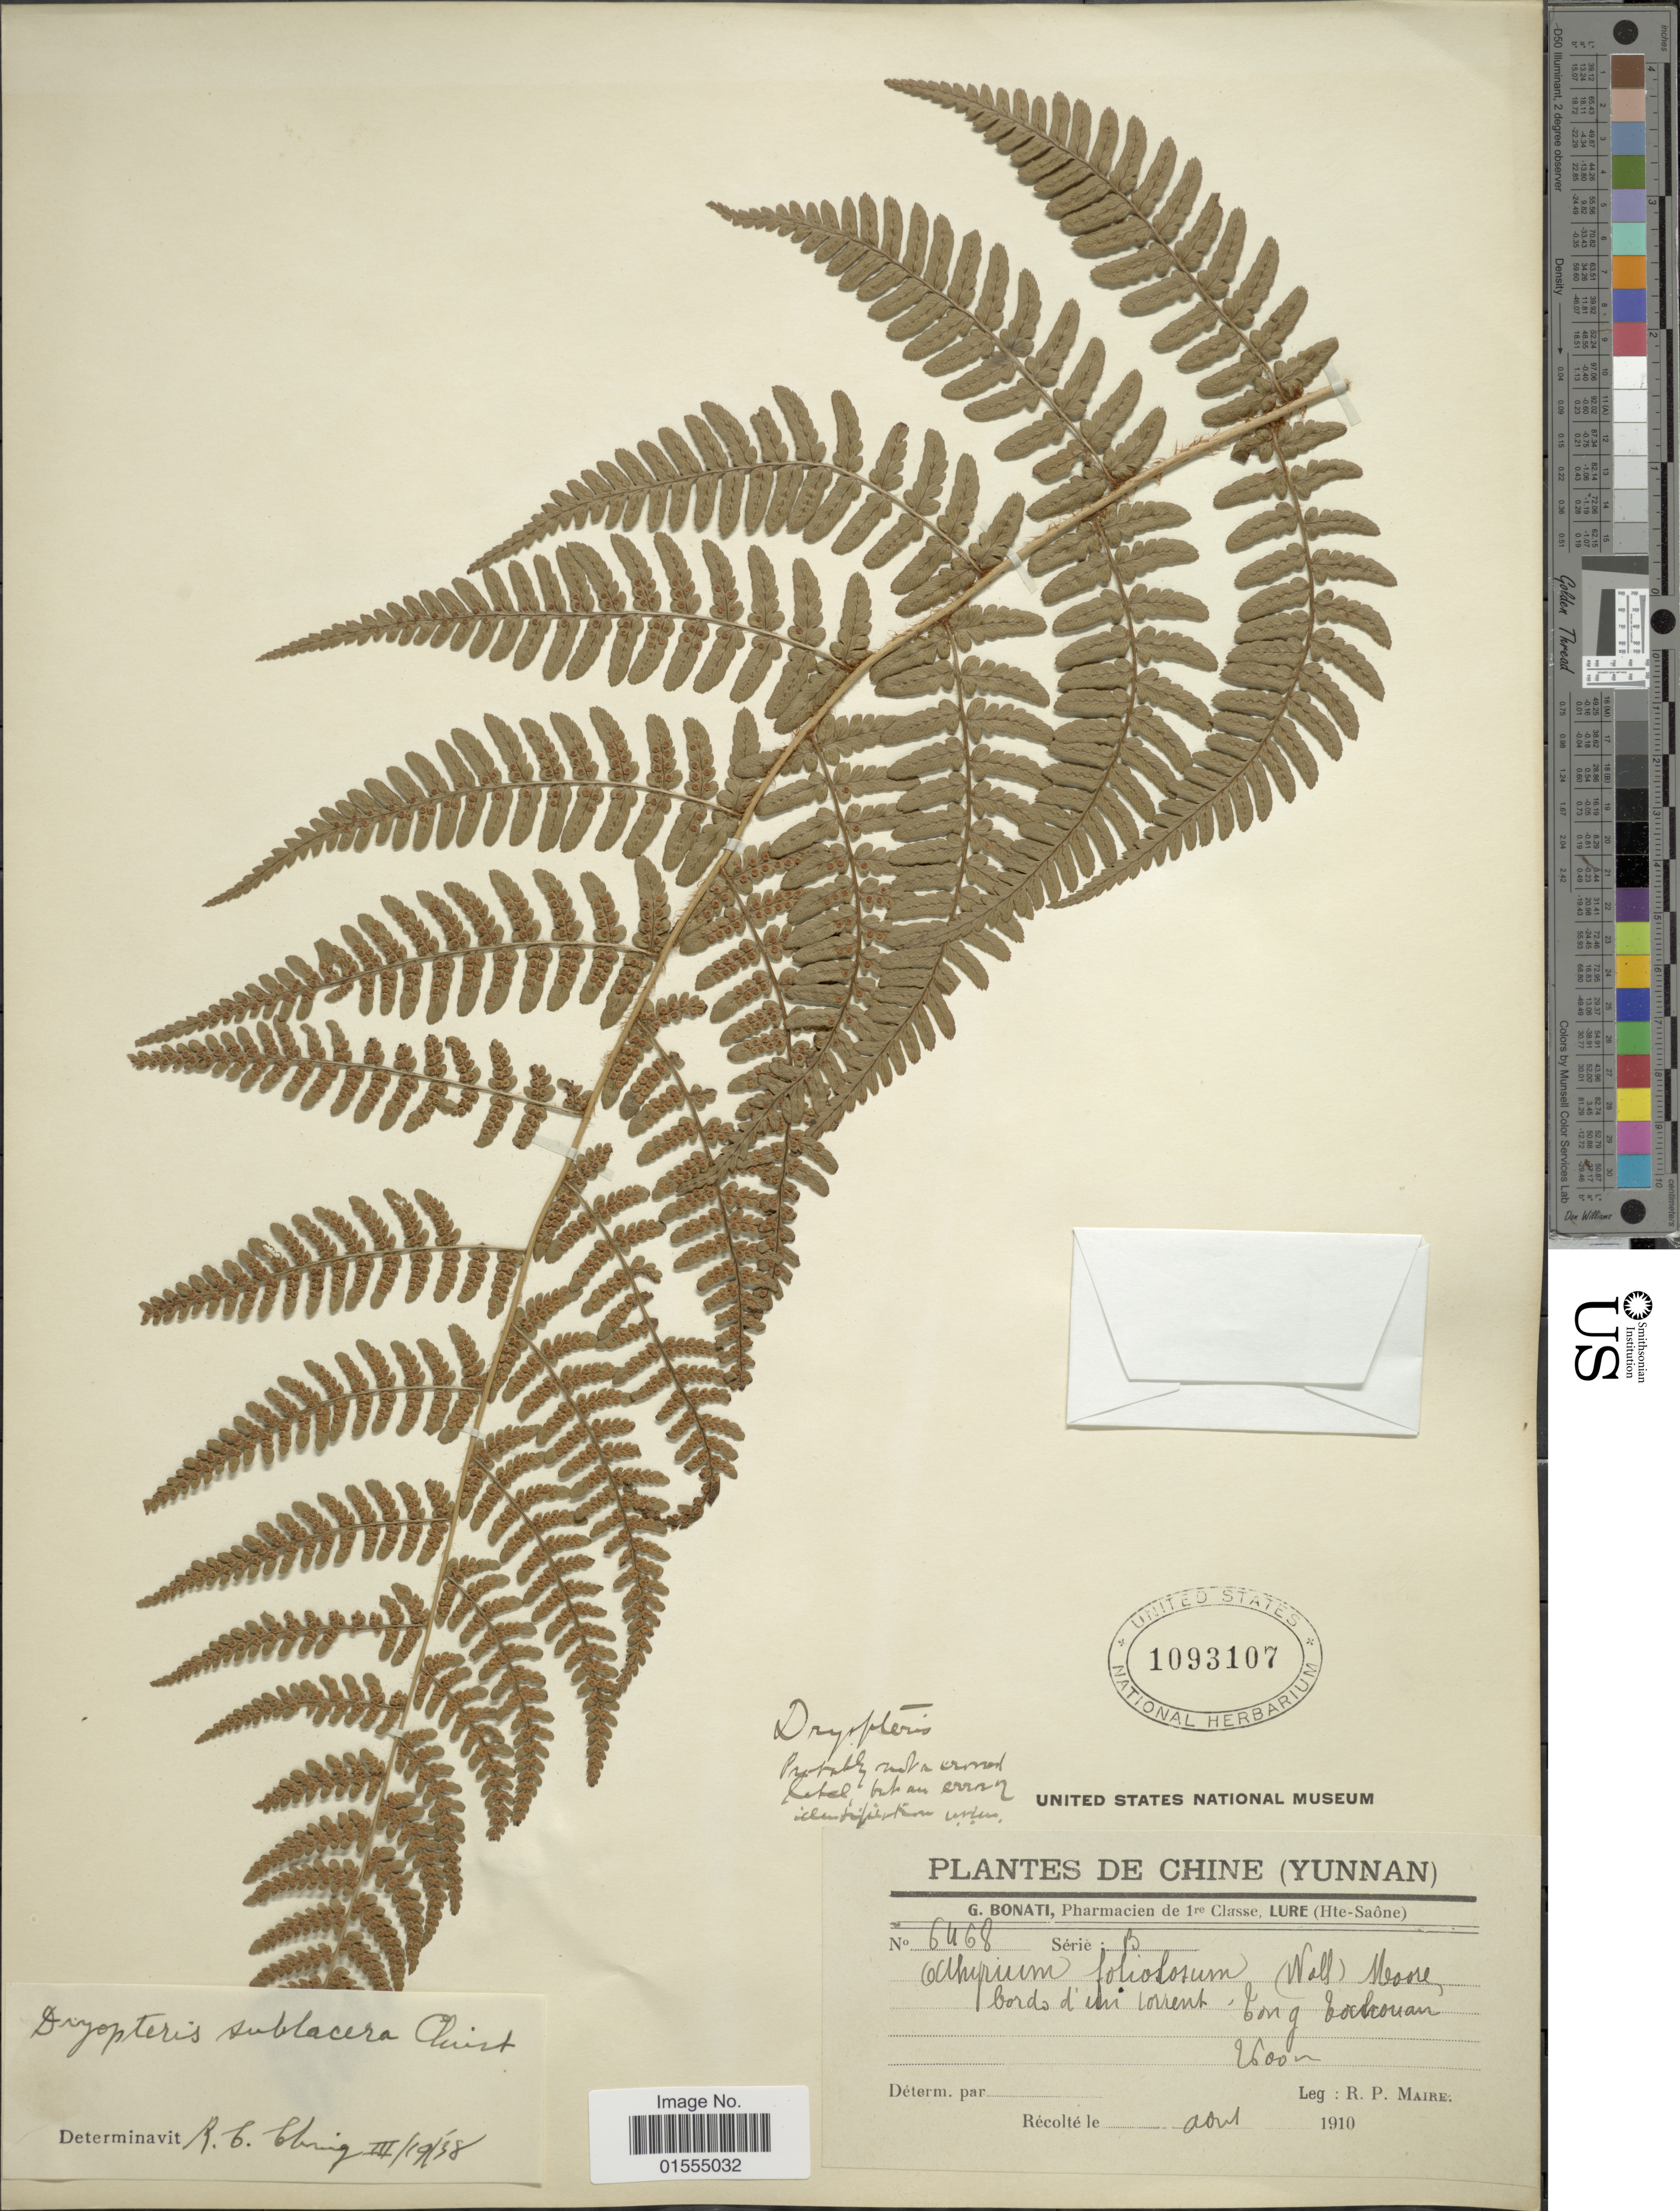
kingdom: Plantae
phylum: Tracheophyta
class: Polypodiopsida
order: Polypodiales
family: Dryopteridaceae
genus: Dryopteris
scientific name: Dryopteris sublacera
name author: Christ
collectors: R.-P. Maire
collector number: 6468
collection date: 1910-08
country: China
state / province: Yunnan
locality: Chine (Yunnan), bordo d'un lorrent, Tong Tchouan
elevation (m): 2600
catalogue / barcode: US 1093107